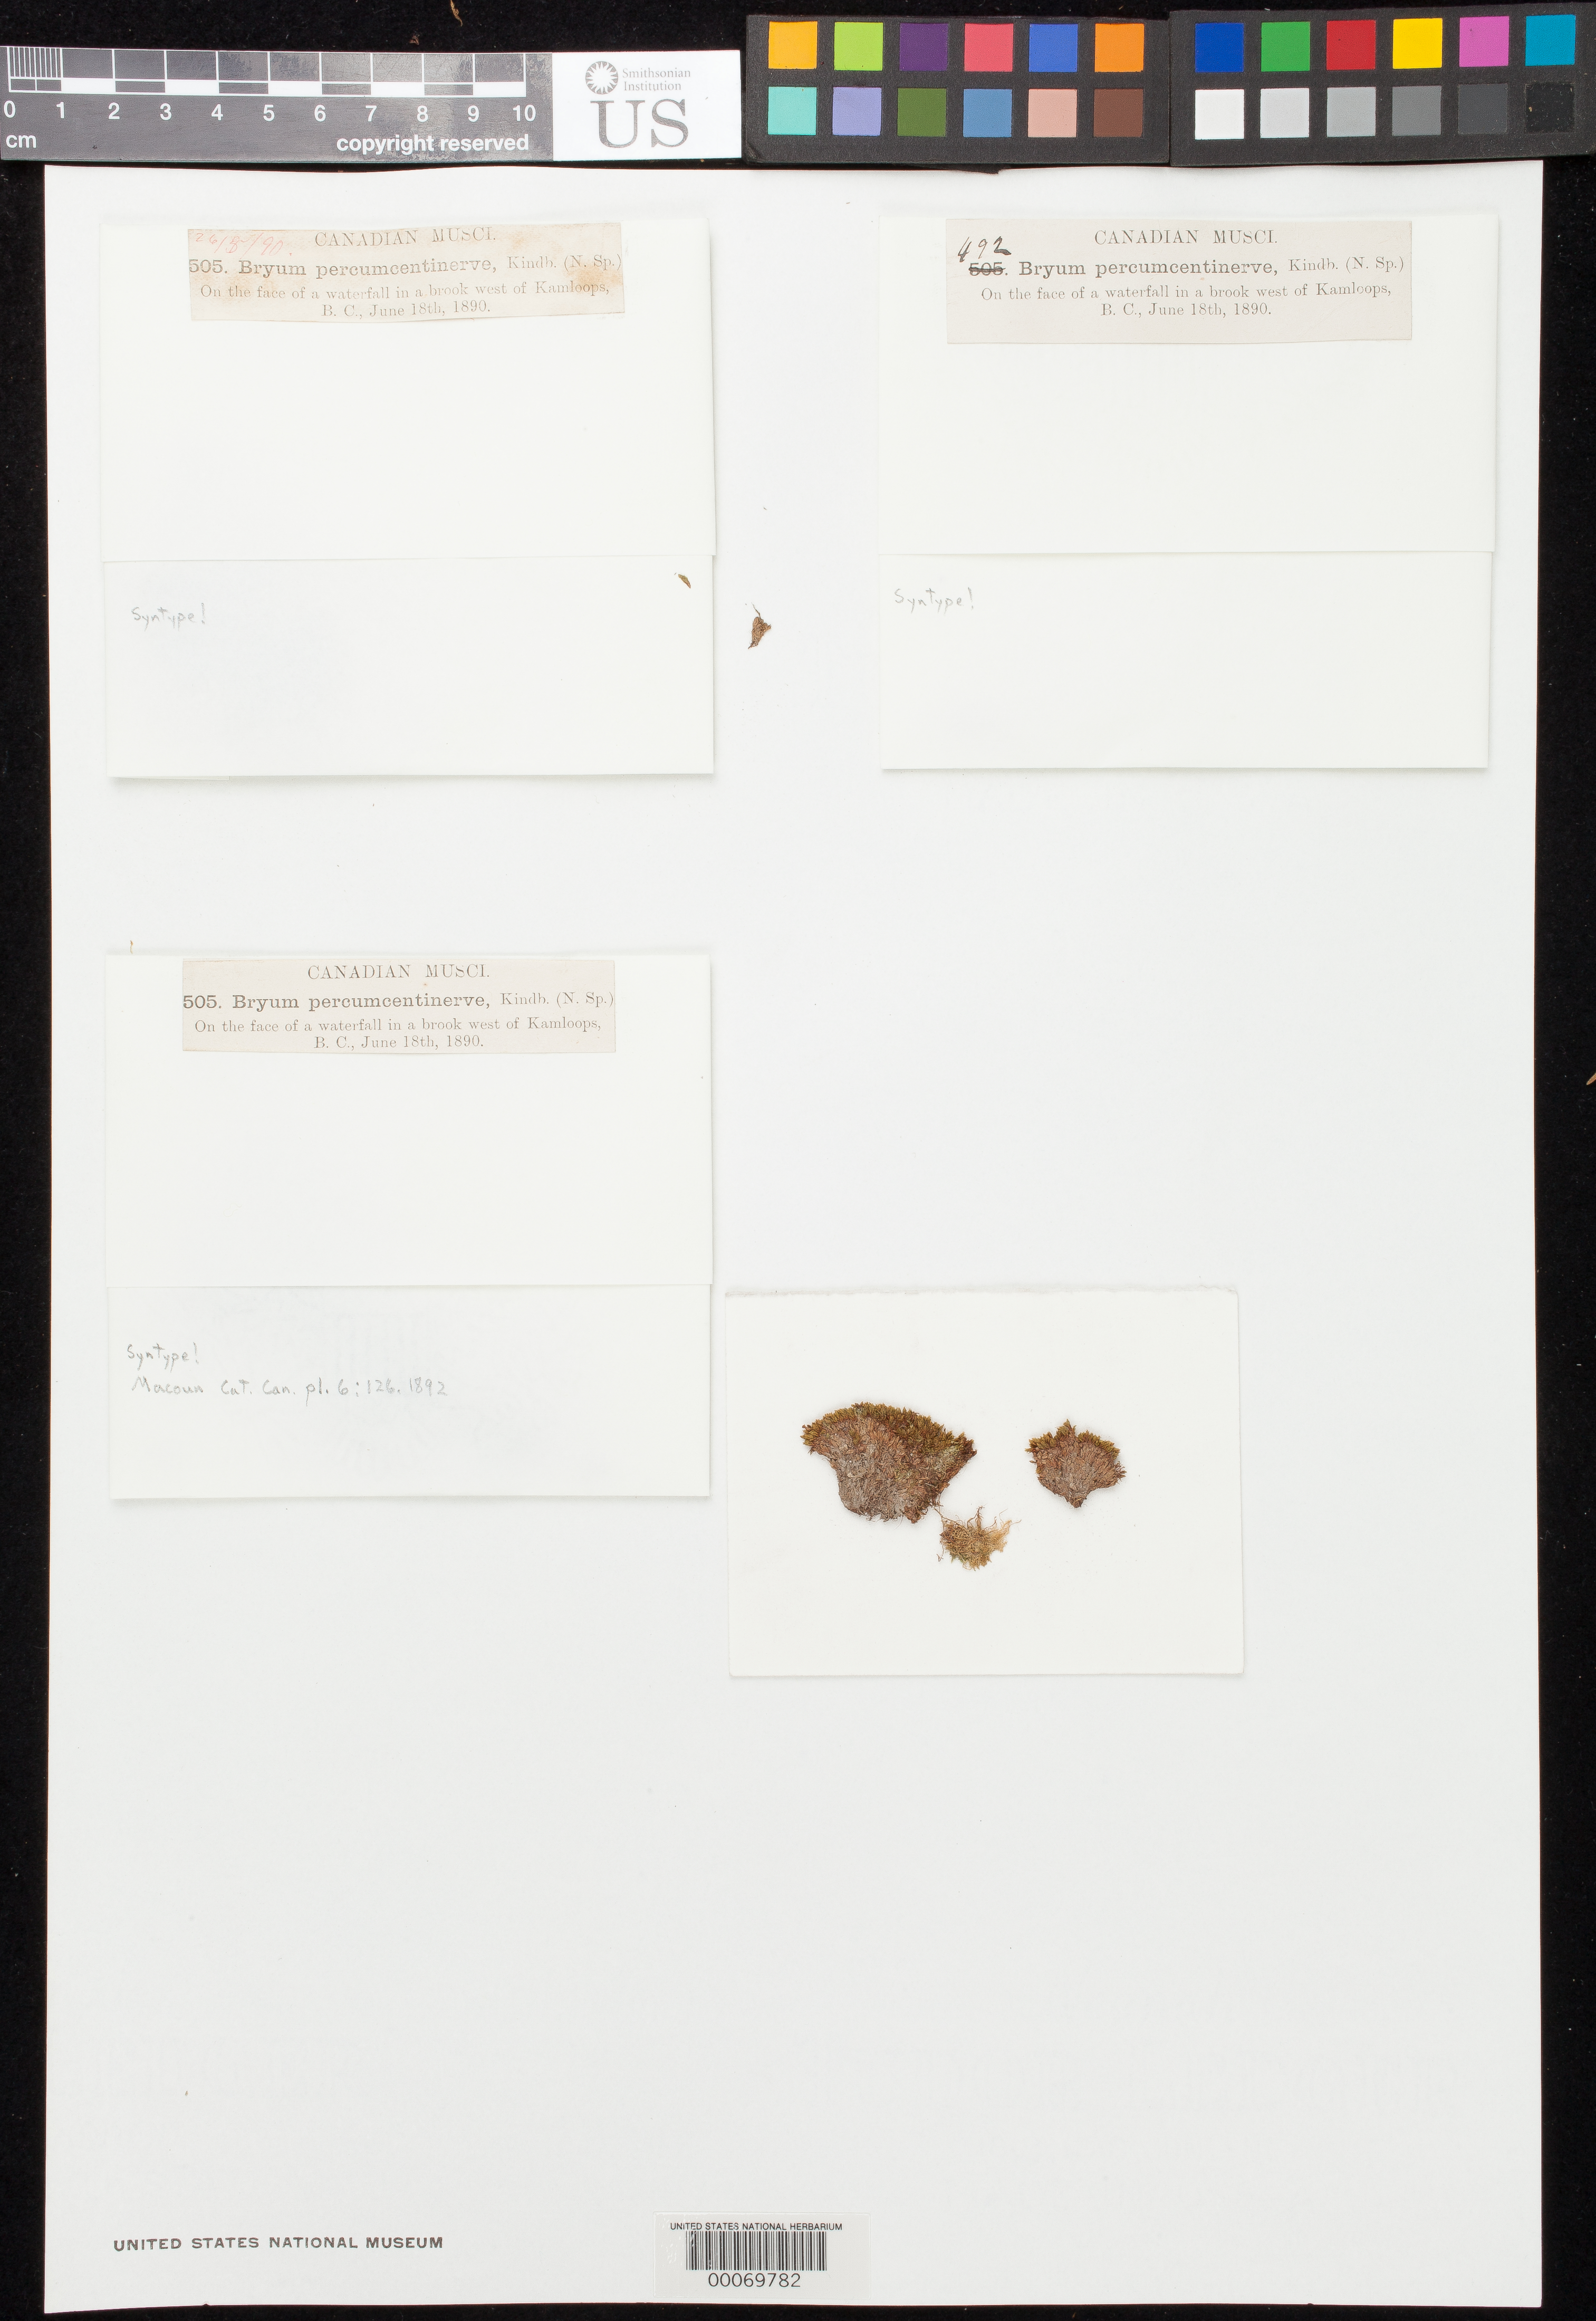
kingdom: Plantae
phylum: Bryophyta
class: Bryopsida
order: Bryales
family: Bryaceae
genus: Bryum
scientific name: Bryum percumcentinerve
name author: Kindb.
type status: Syntype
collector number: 505,492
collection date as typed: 18 Jun 1890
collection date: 1890-06-18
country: Canada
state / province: British Columbia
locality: Kamloops.